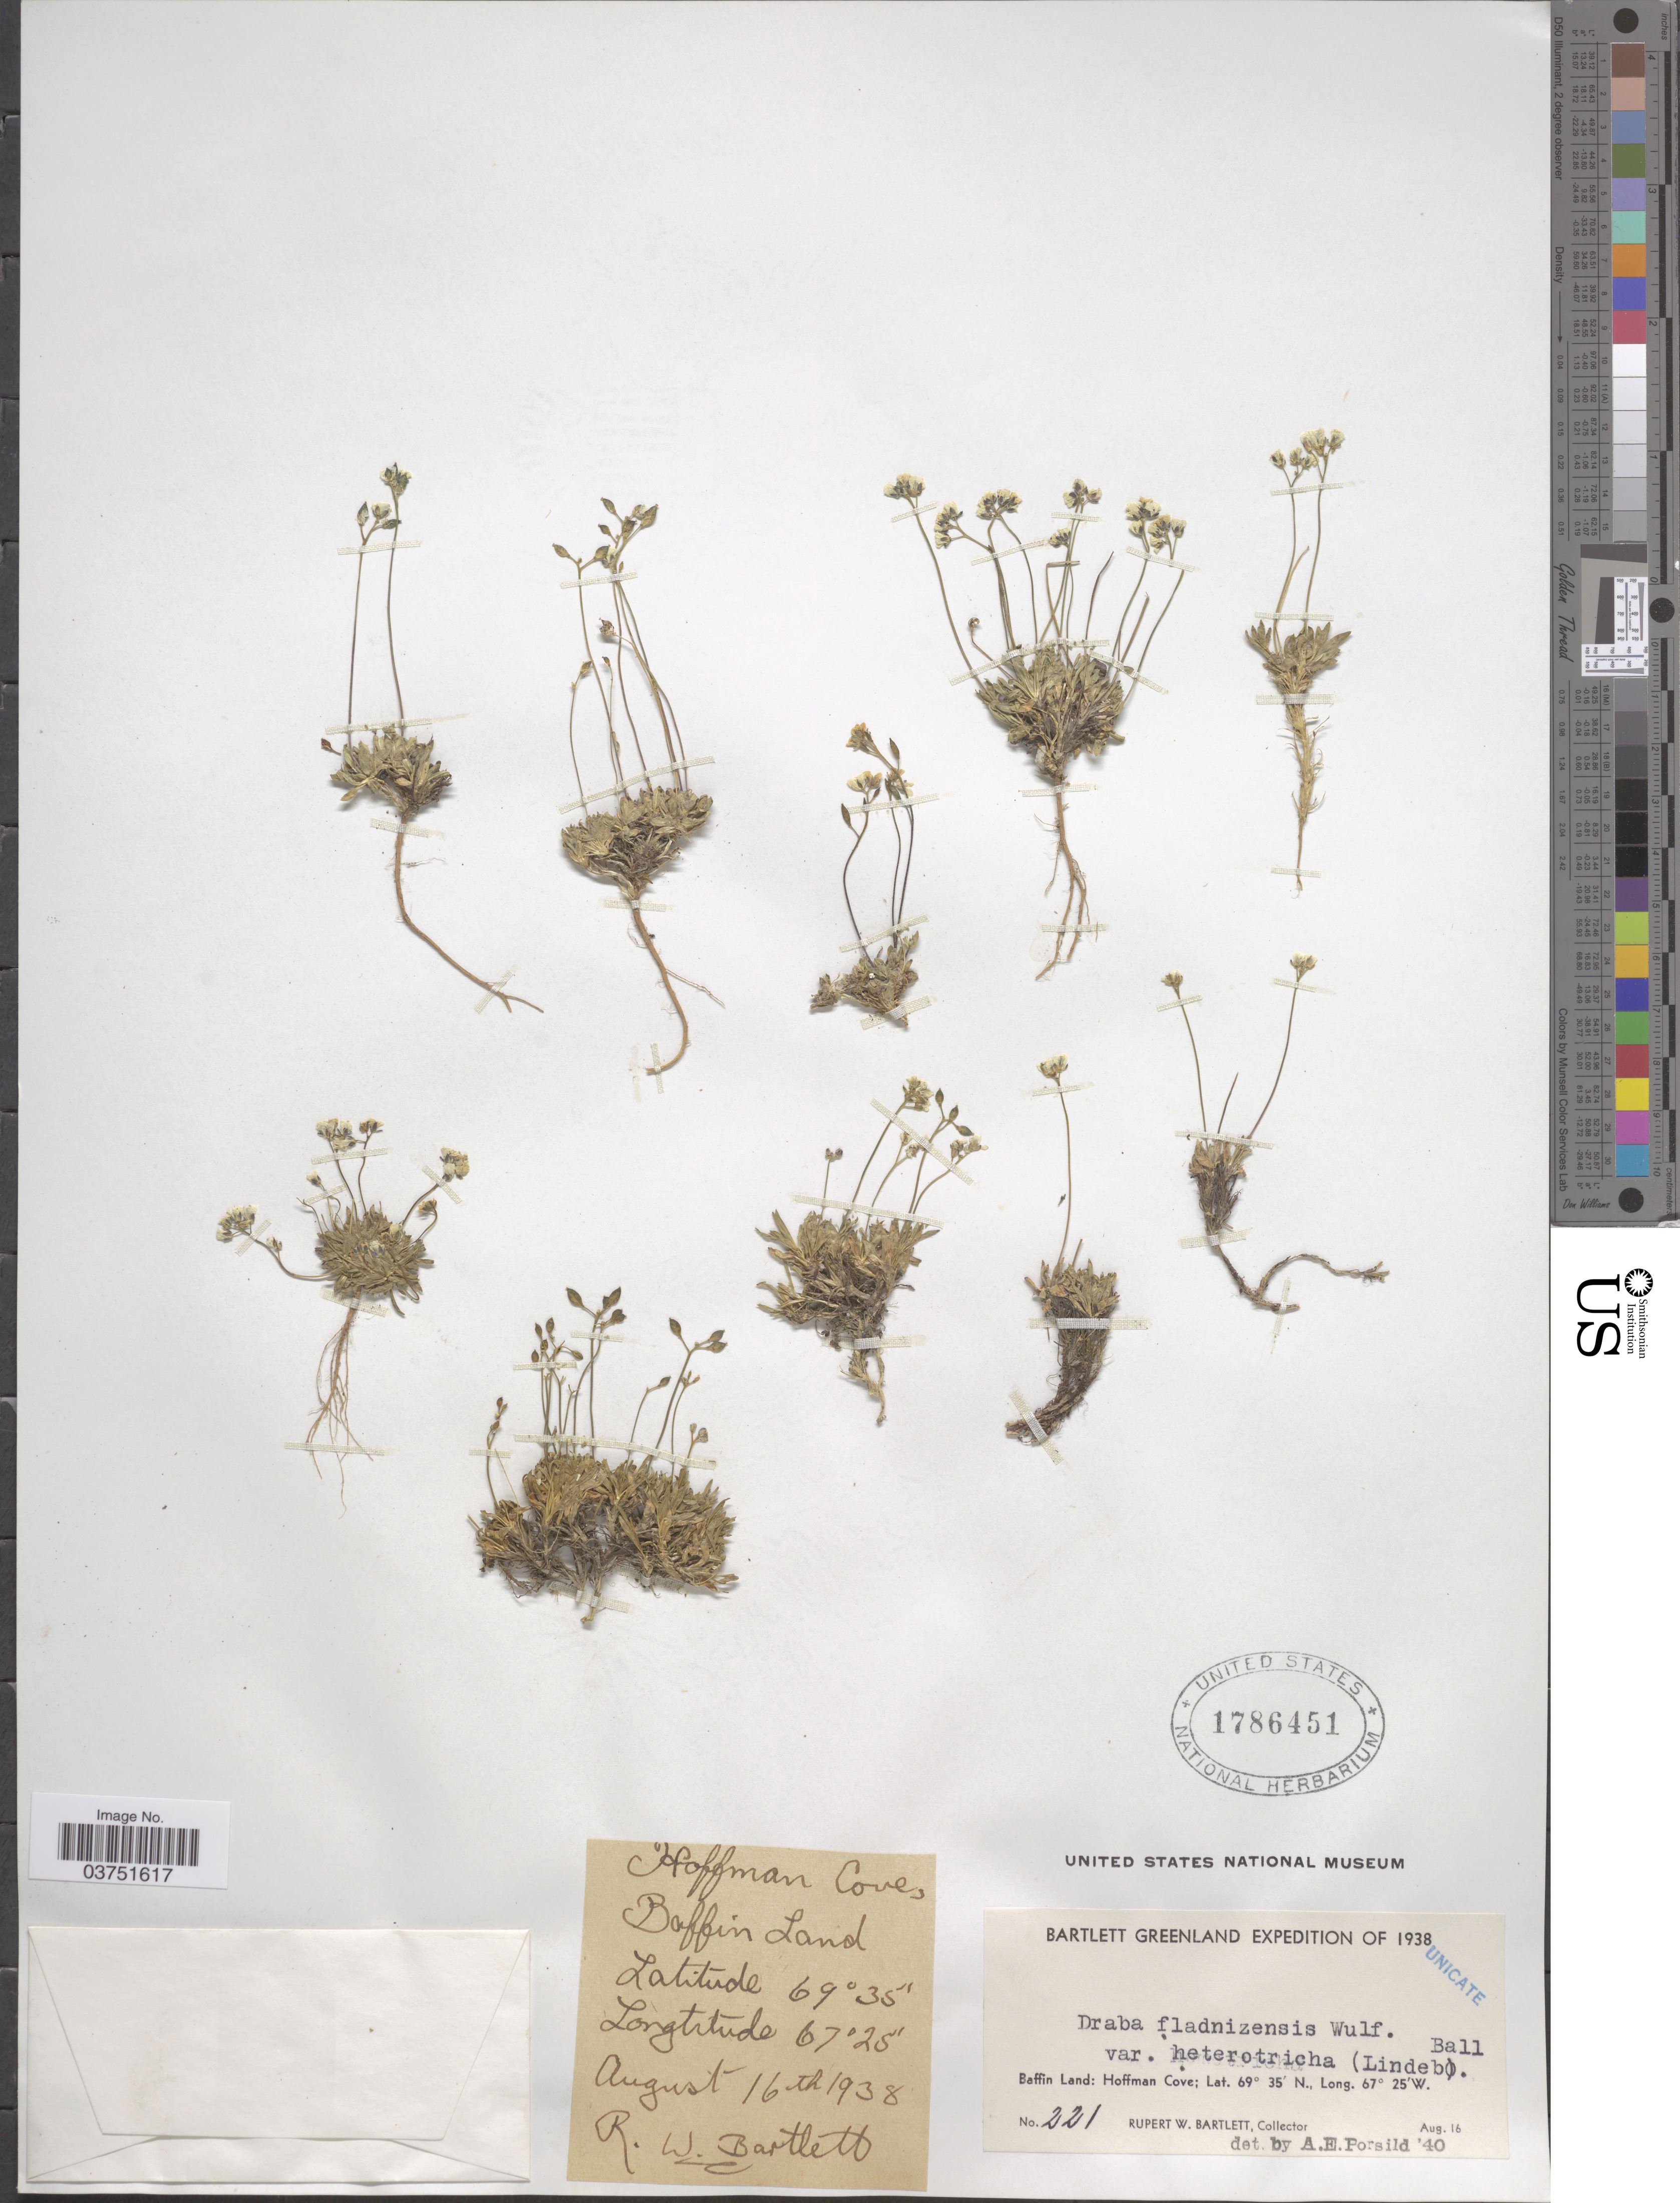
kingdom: Plantae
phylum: Tracheophyta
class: Magnoliopsida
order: Brassicales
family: Brassicaceae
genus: Draba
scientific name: Draba lactea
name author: Adams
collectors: R. W. Bartlett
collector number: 221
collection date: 1938-08-16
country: Canada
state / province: Nunavut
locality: Baffin Land: Hoffman Cove.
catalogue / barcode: US 1786451